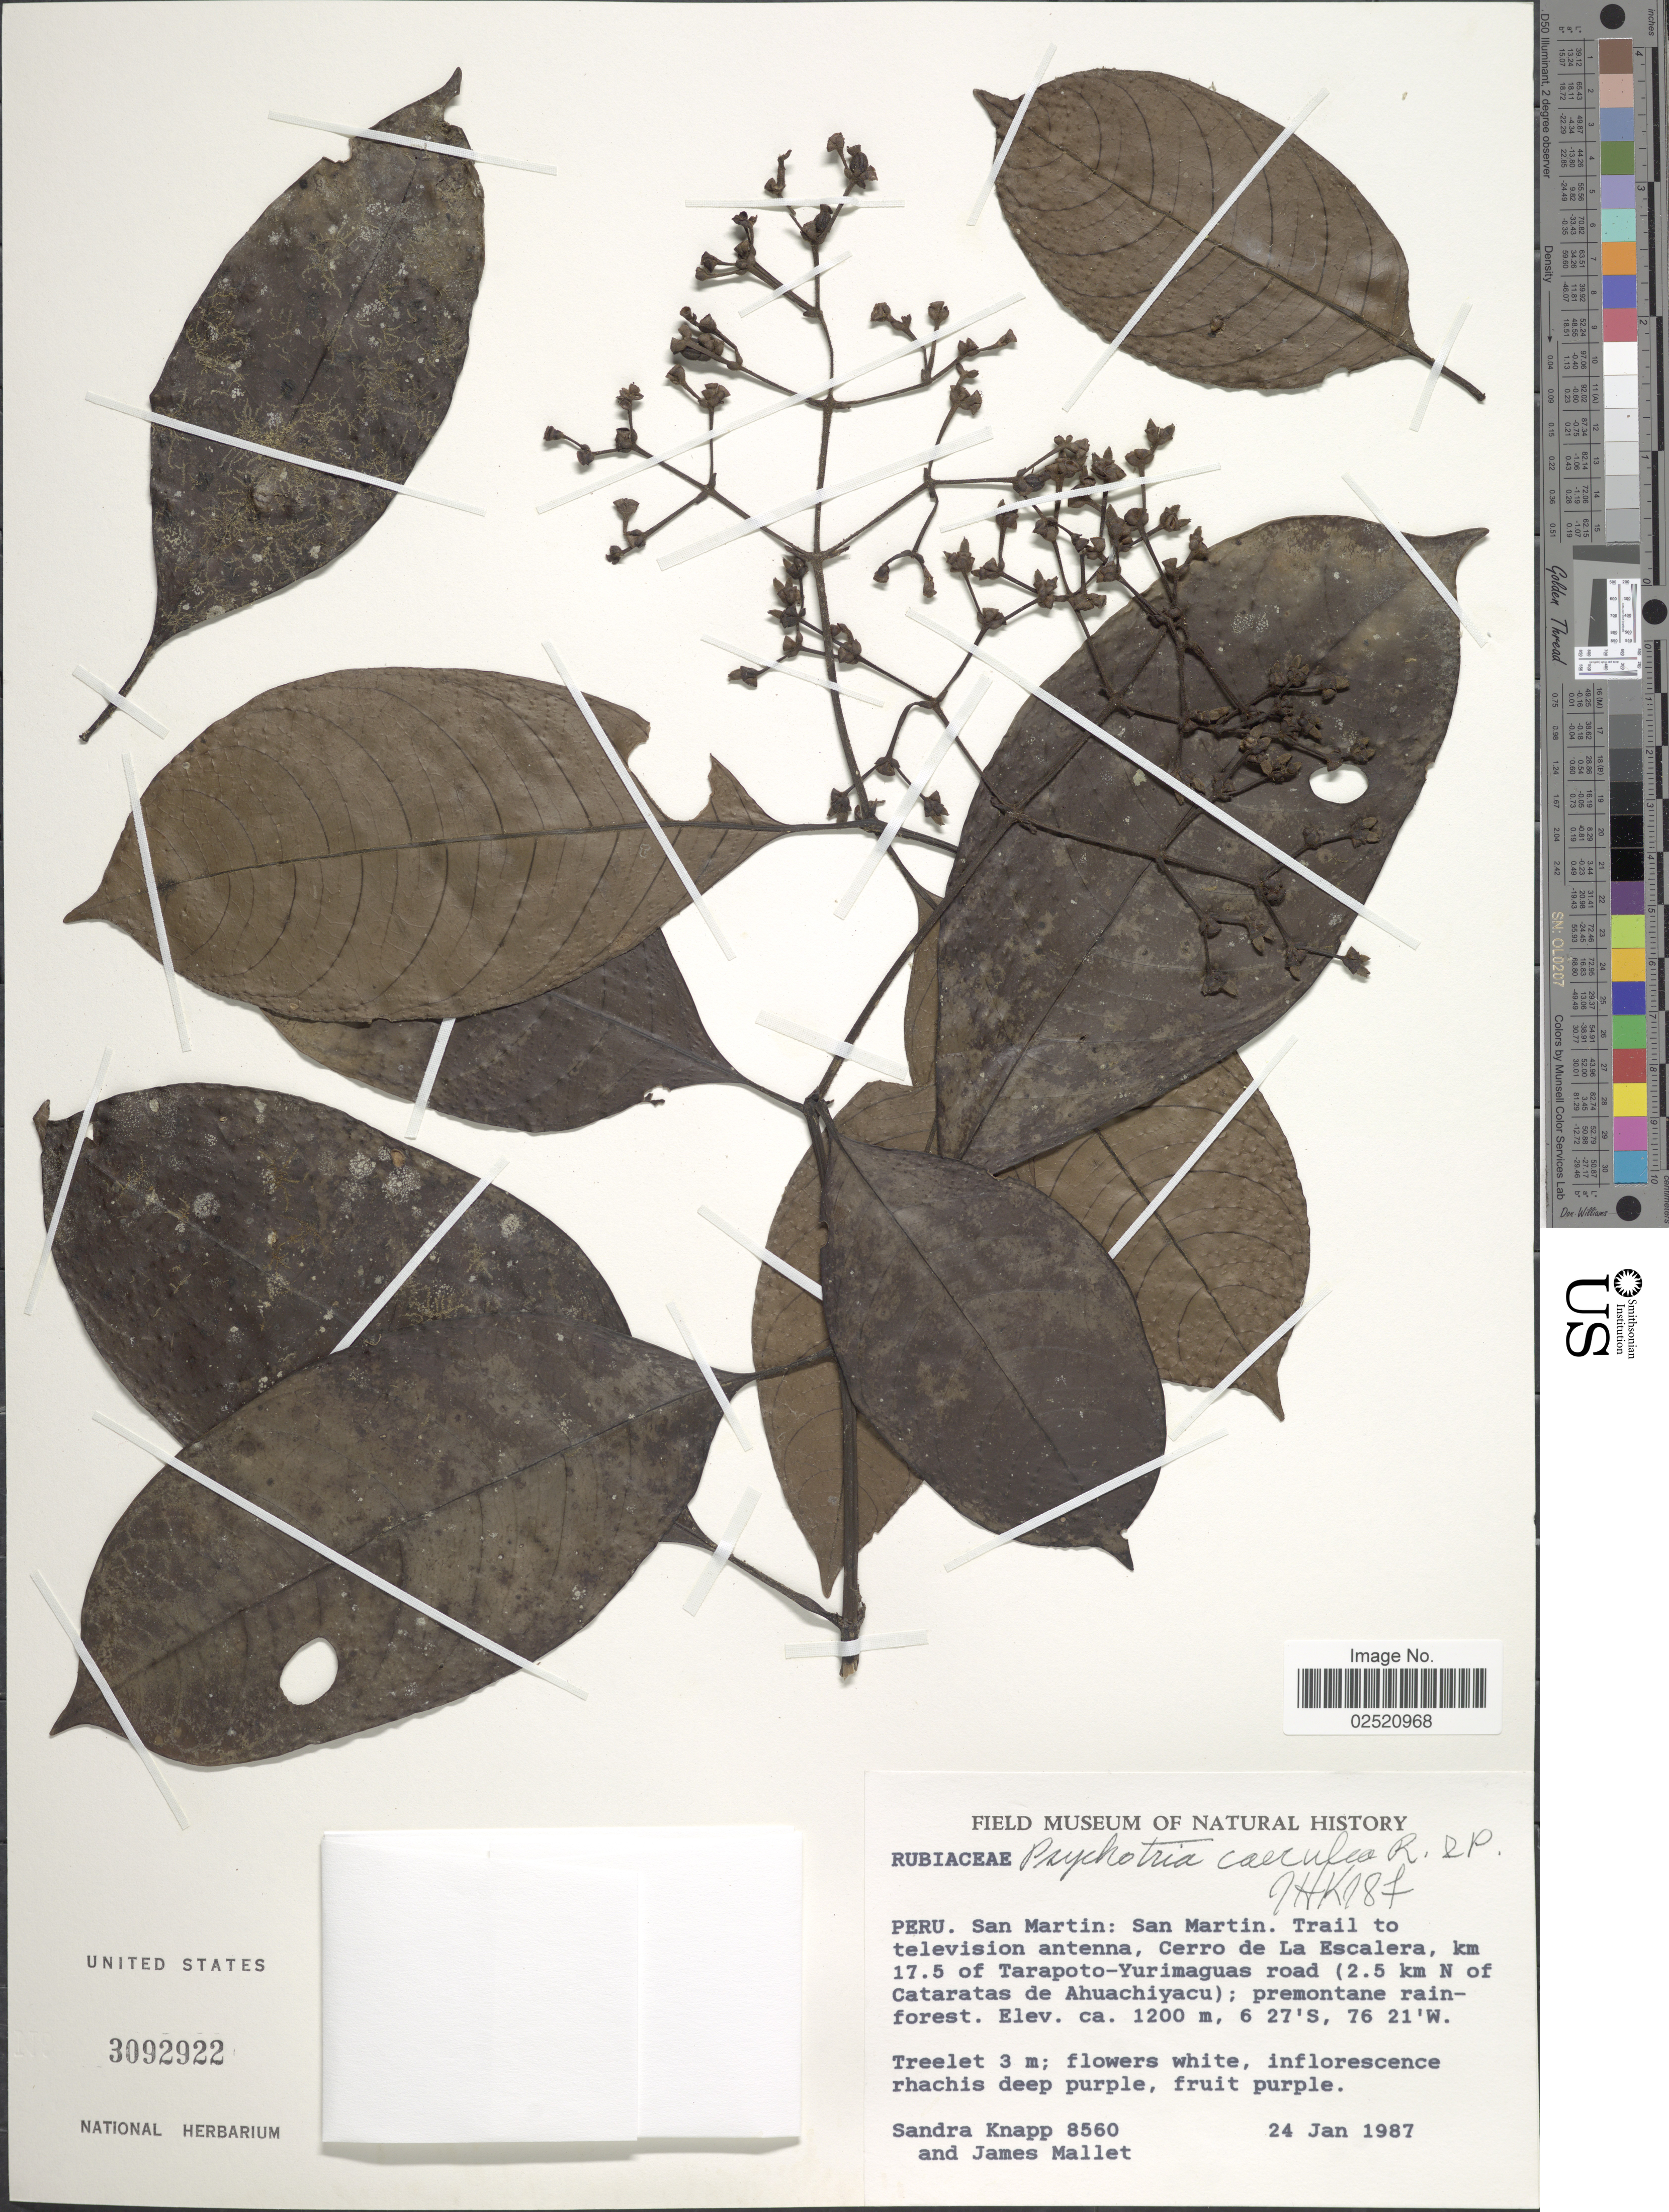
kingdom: Plantae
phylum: Tracheophyta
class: Magnoliopsida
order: Gentianales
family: Rubiaceae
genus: Psychotria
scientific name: Psychotria caerulea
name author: Ruiz & Pav.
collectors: S. Knapp & J. Mallett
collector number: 8560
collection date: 1987-01-24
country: Peru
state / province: San Martín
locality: San Martin, Trail to television antenna, Cerro de La Escalera, km 17.5 of Tarapoto-Yurimaguas road (2.5 km N of Cataratas de Ahuachiyacu)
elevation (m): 1200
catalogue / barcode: US 3092922